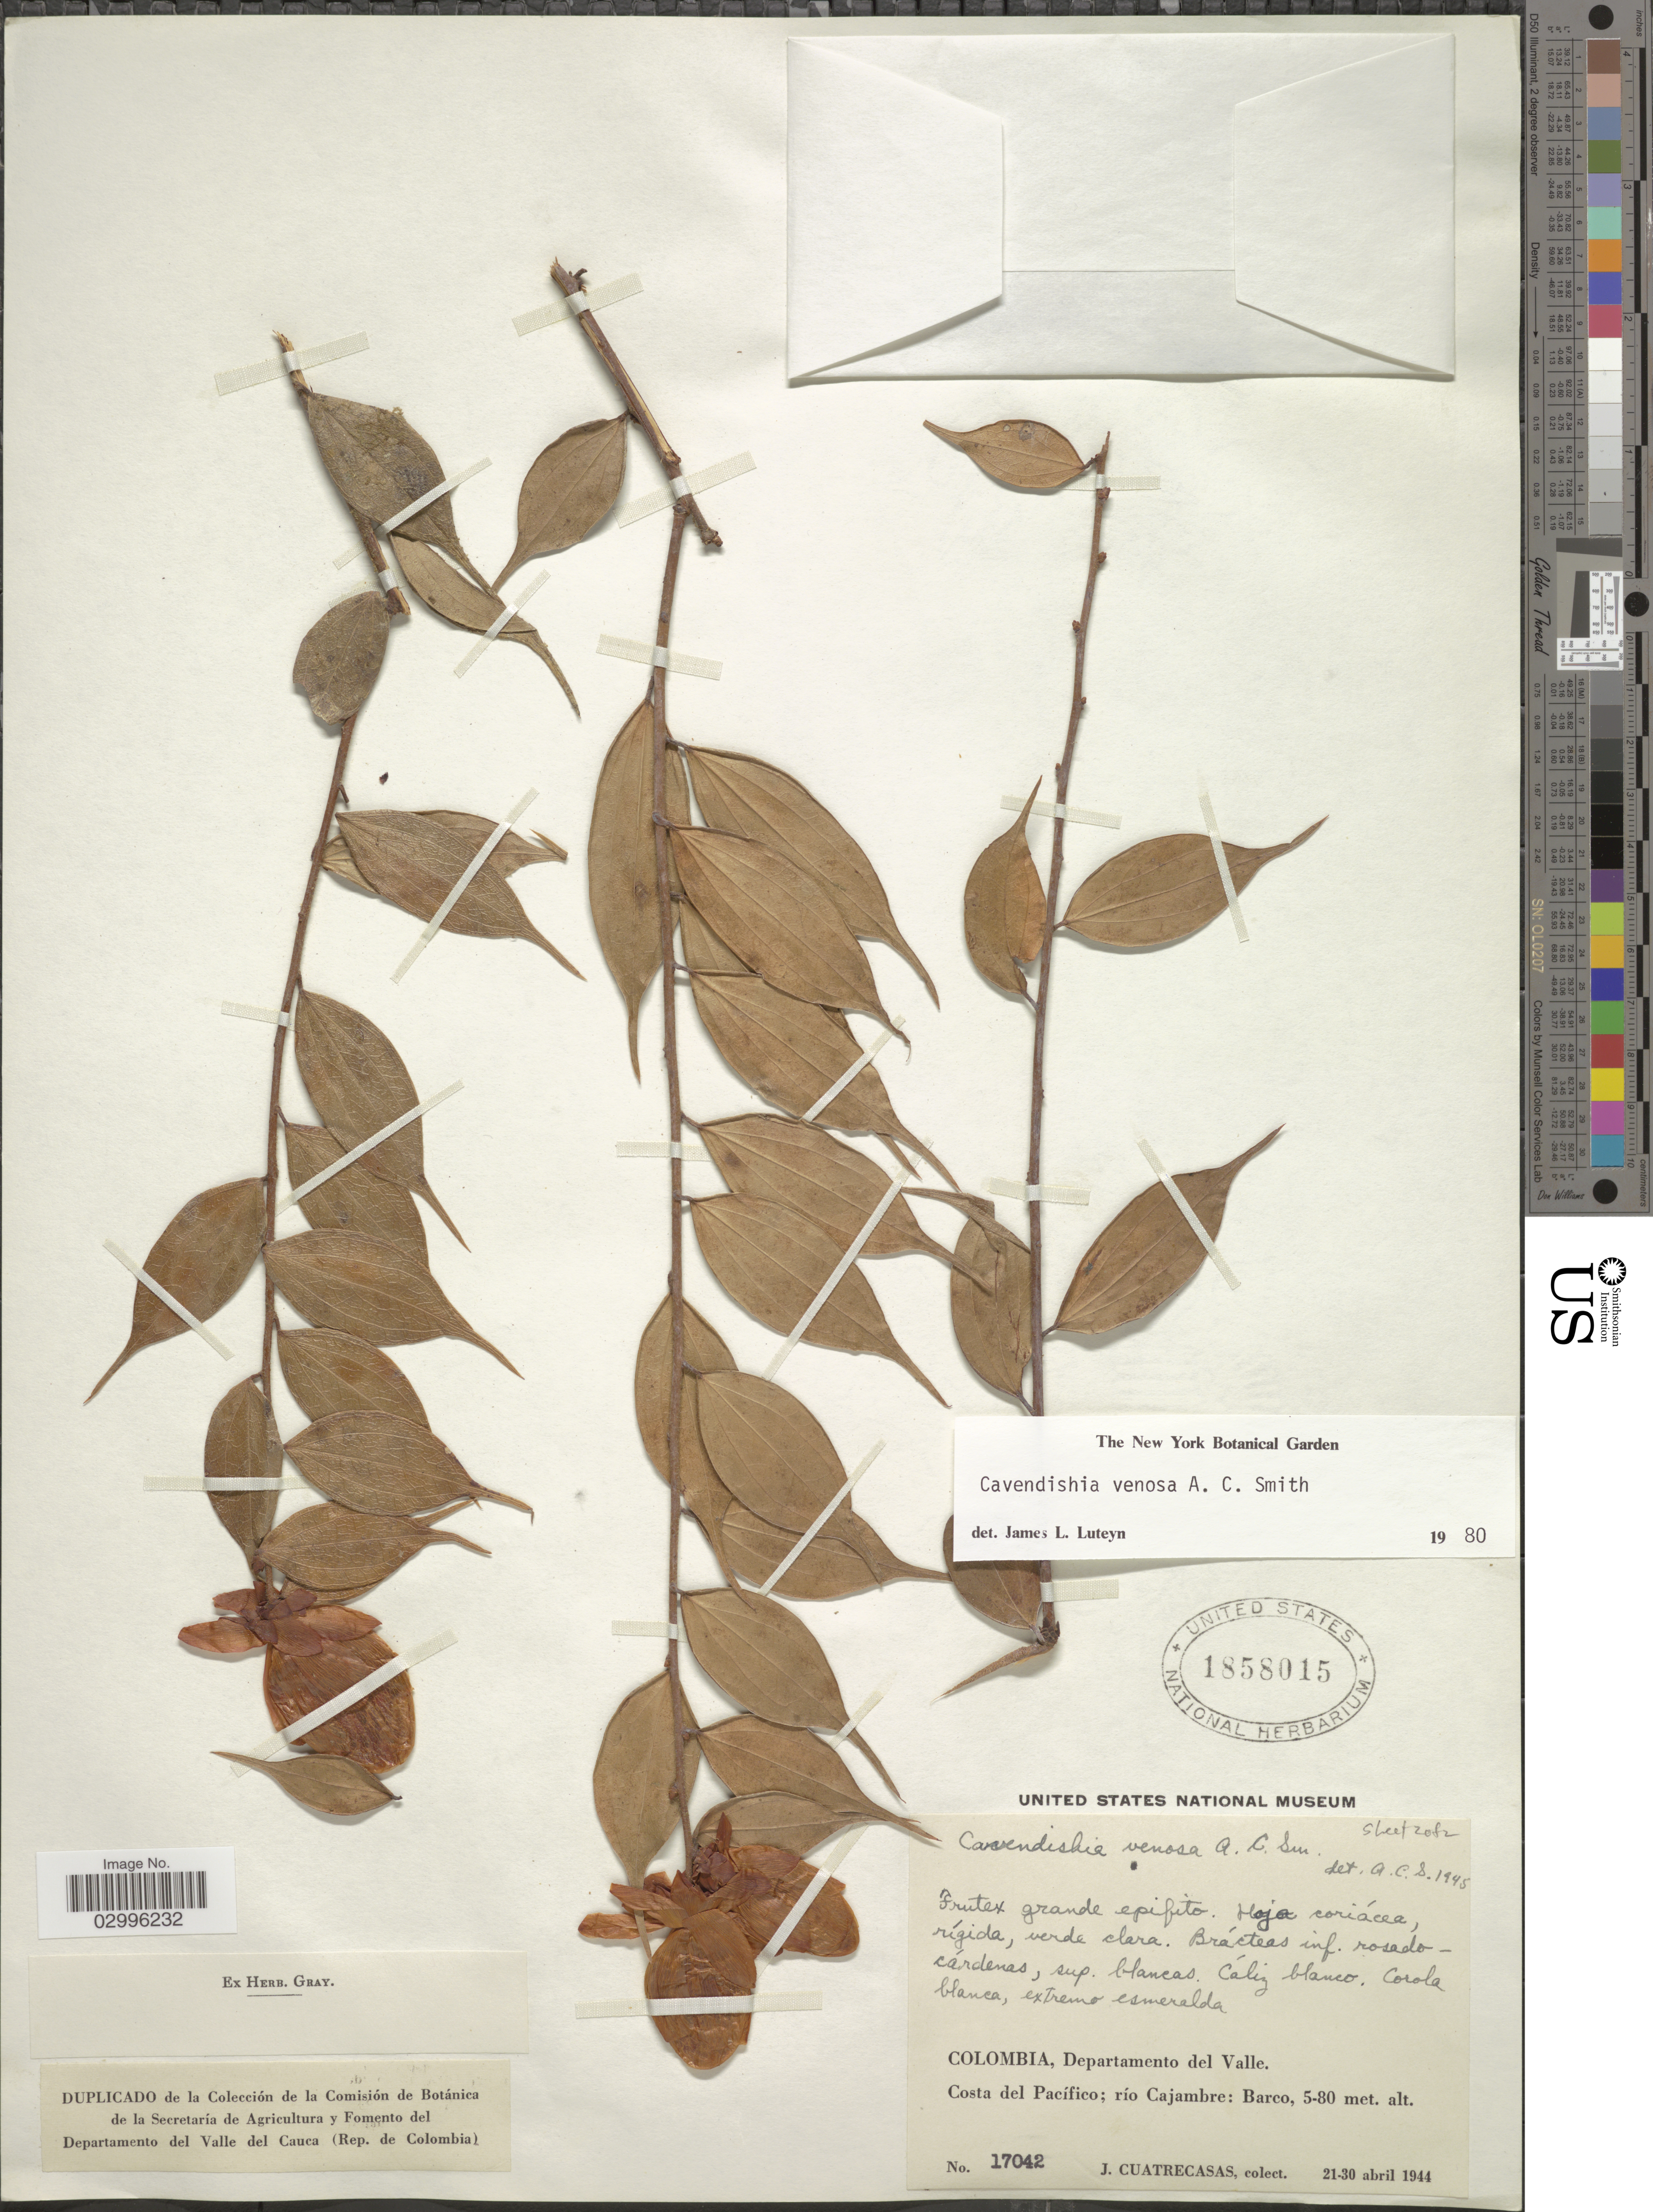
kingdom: Plantae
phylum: Tracheophyta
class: Magnoliopsida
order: Ericales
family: Ericaceae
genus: Cavendishia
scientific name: Cavendishia venosa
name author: A.C. Sm.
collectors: J. Cuatrecasas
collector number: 17042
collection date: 1944-04-21/1944-04-30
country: Colombia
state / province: Valle del Cauca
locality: Departamento del Valle. Costa del Pacífico; río Cajambre: Barco.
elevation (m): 5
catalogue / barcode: US 1858015